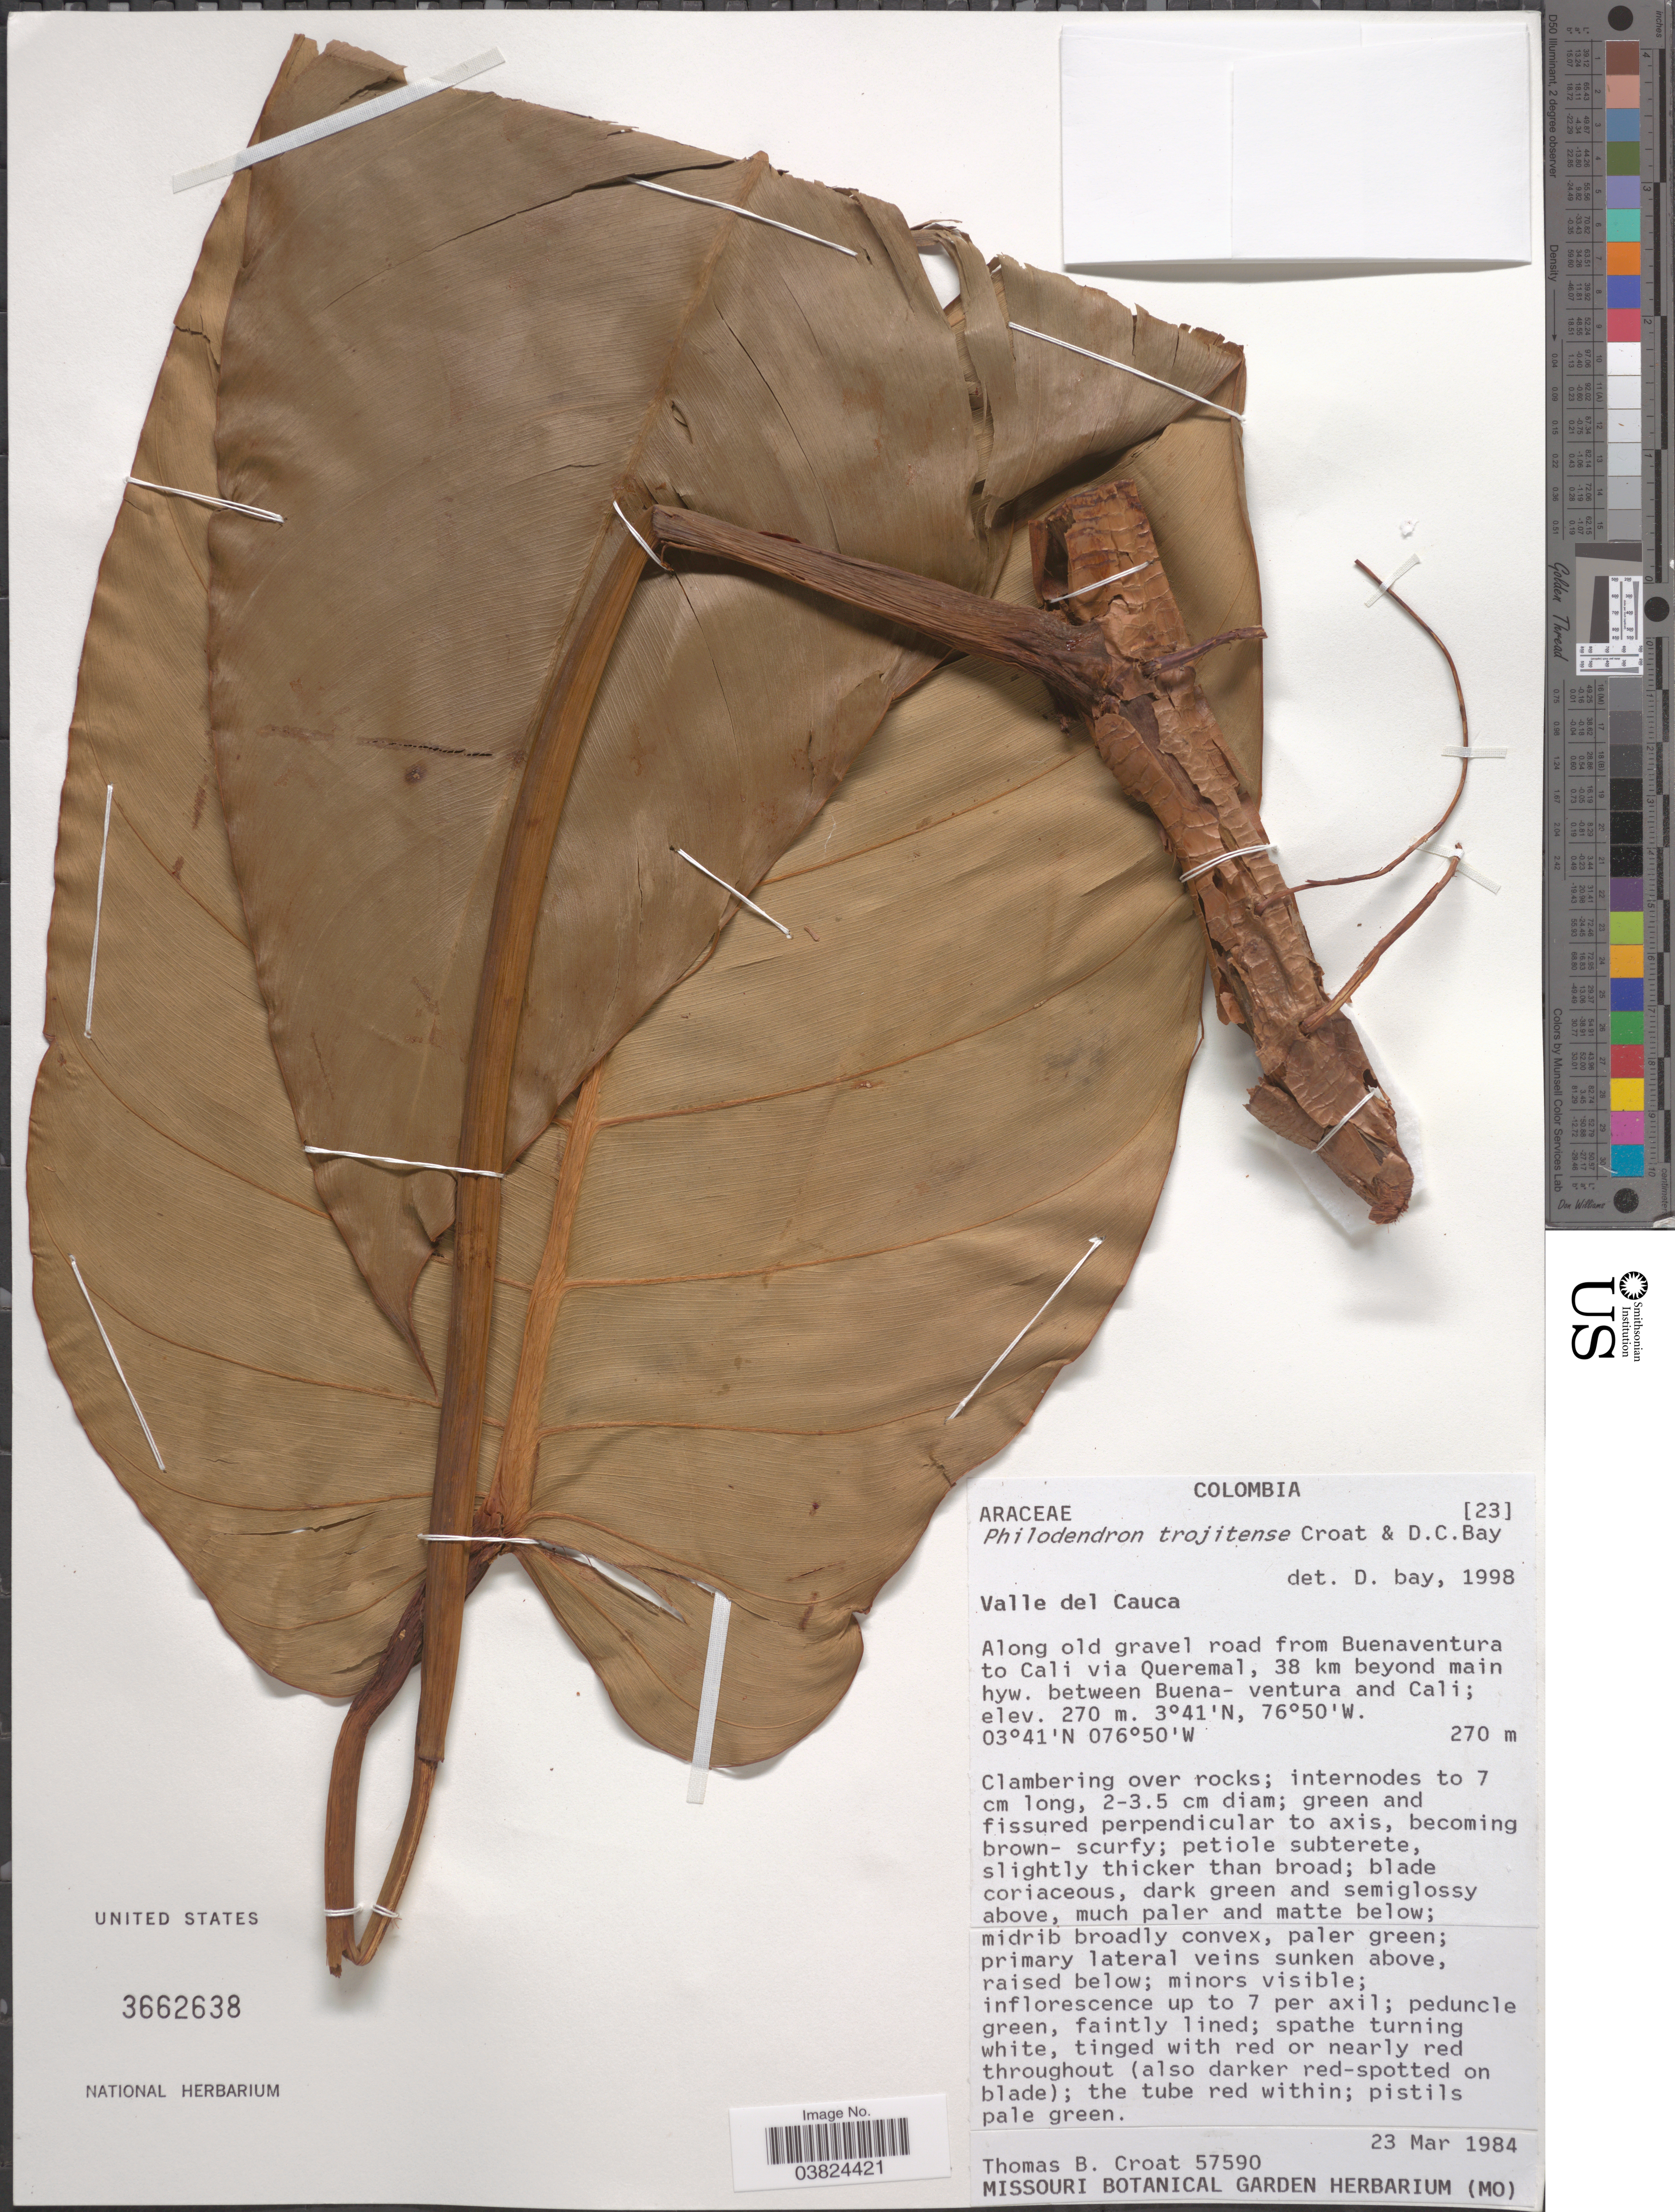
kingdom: Plantae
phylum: Tracheophyta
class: Liliopsida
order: Alismatales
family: Araceae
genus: Philodendron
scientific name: Philodendron trojitense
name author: Croat & D.C. Bay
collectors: T. B. Croat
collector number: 57590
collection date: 1984-03-23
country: Colombia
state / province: Valle del Cauca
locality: Along old gravel road from Buenaventura to Cali via Queremal, 38 km beyond main hyw. between Buena- ventura and Cali.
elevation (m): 270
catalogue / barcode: US 3662638